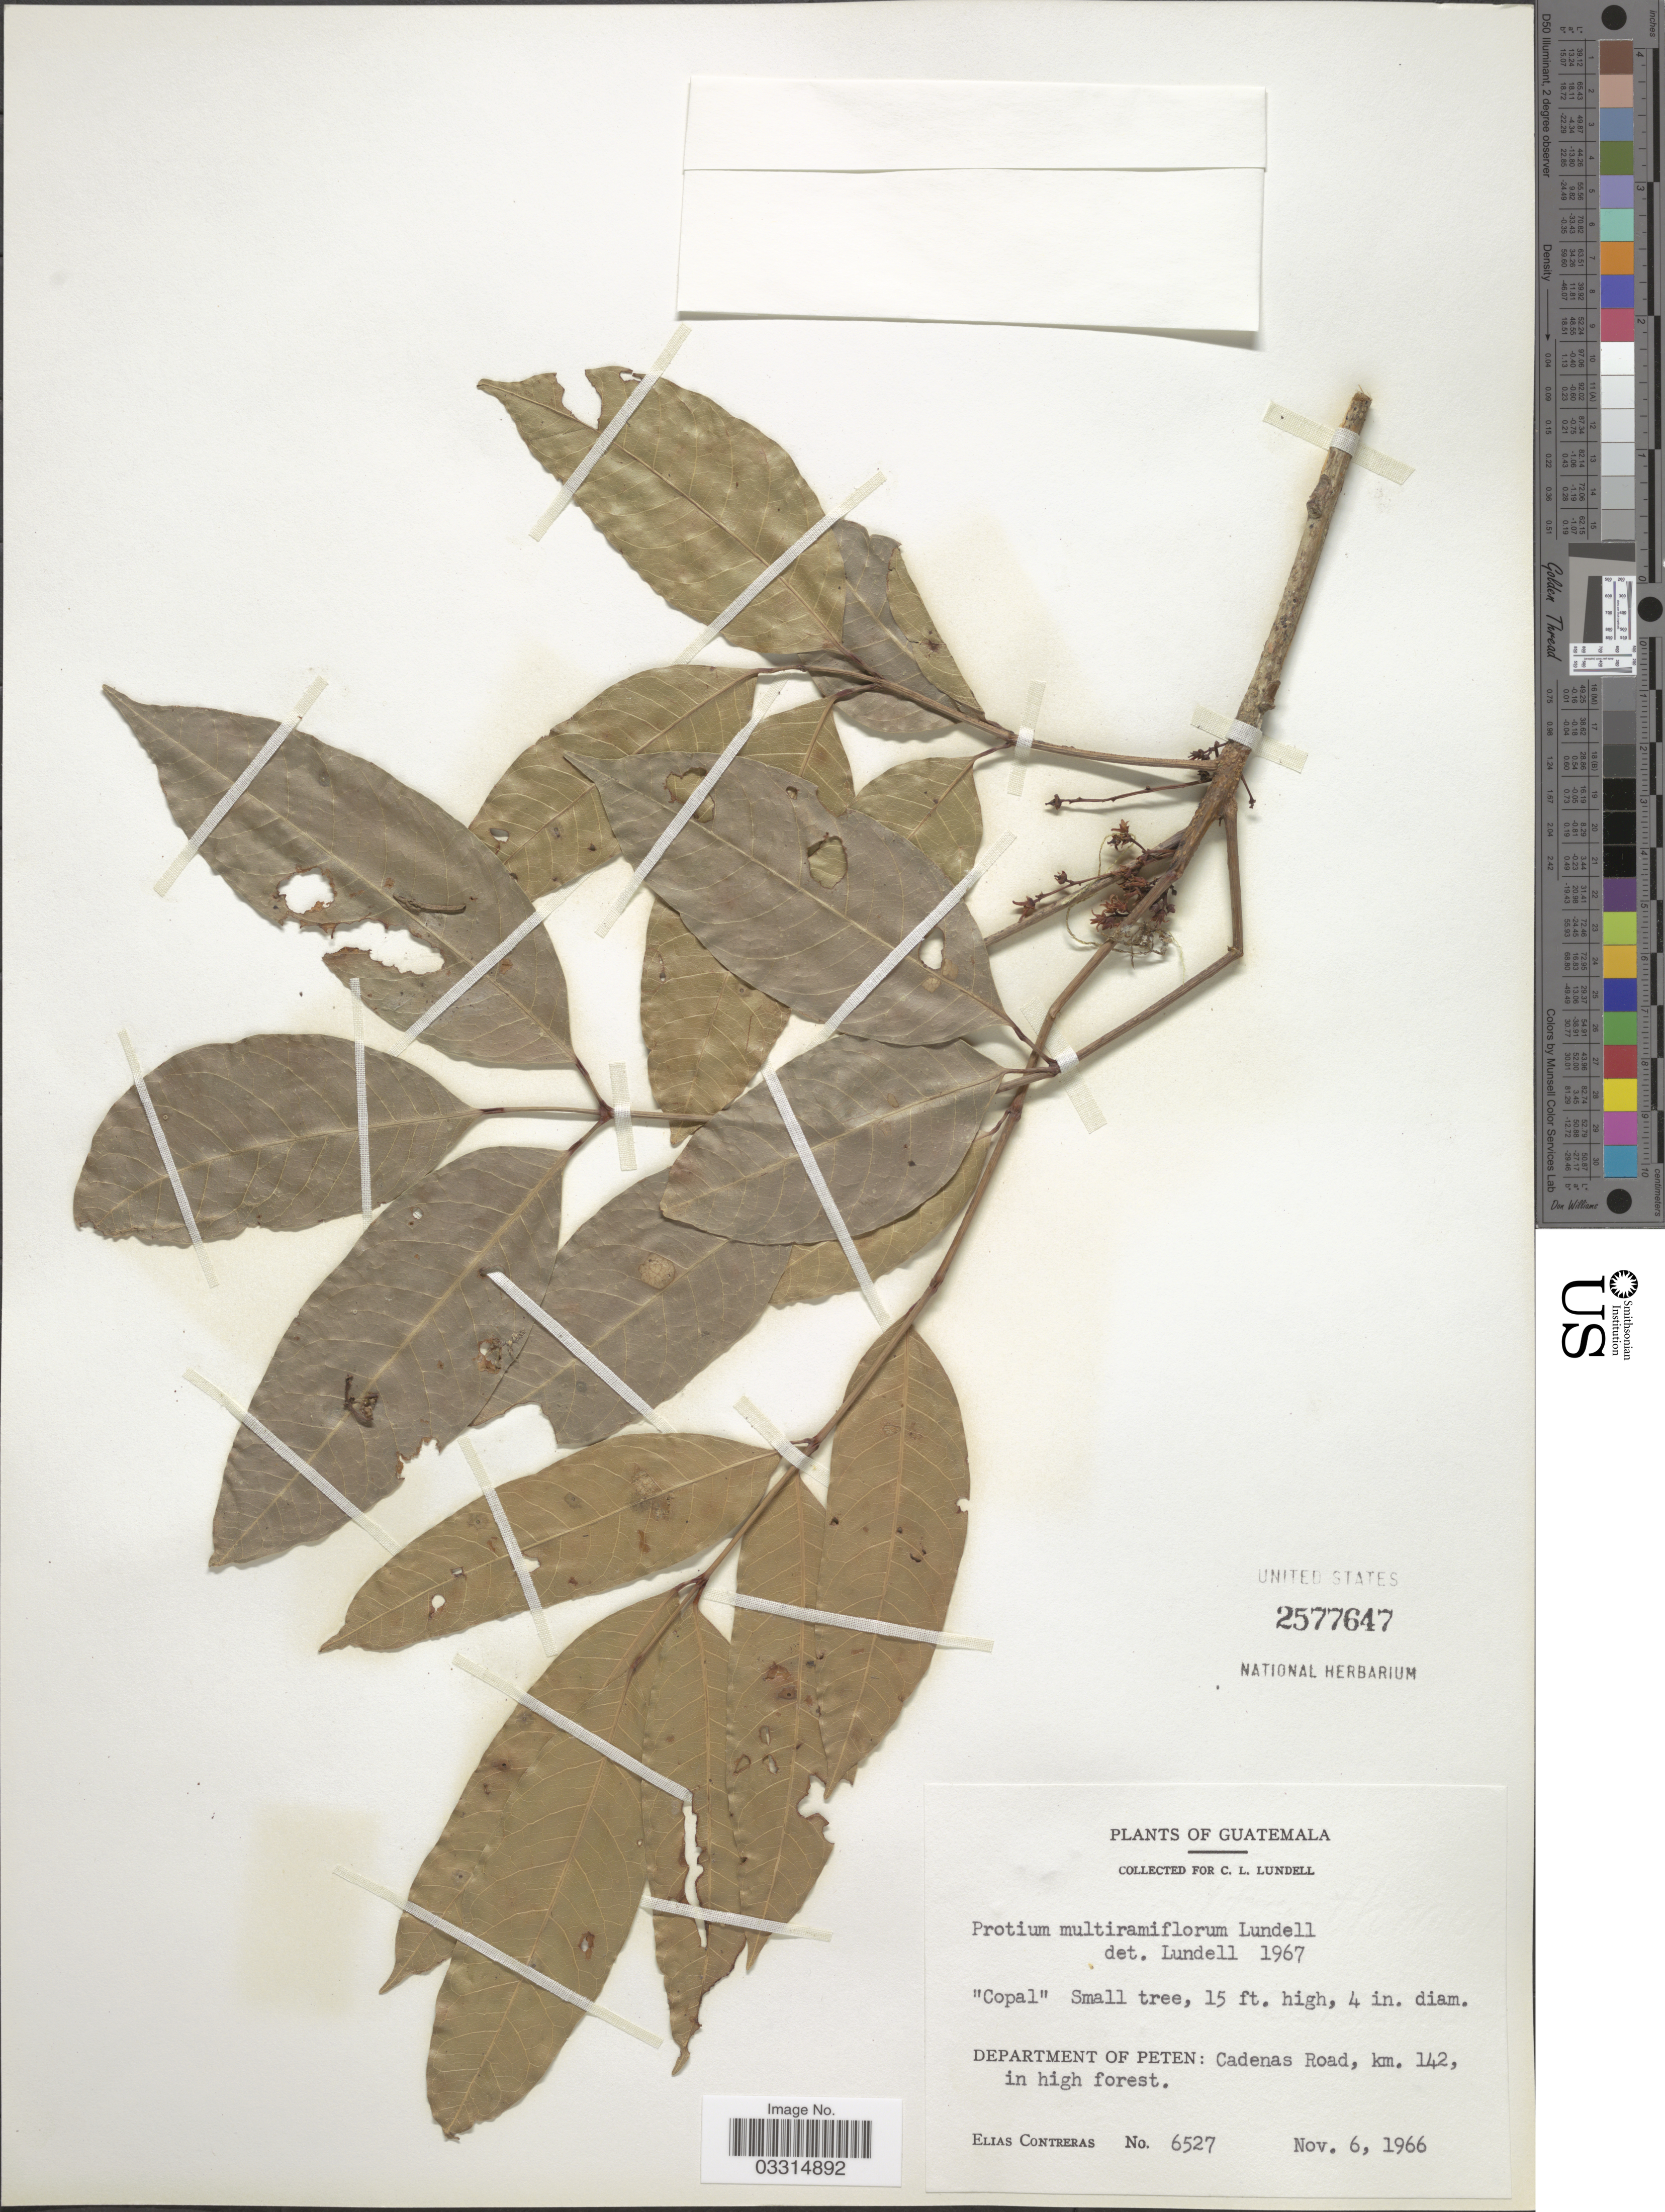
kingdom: Plantae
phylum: Tracheophyta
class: Magnoliopsida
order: Sapindales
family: Burseraceae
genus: Protium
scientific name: Protium multiramiflorum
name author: Lundell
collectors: E. Contreras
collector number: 6527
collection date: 1966-11-06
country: Guatemala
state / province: El Petén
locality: Department of Peten: Cadenas Road, km. 142.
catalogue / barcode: US 2577647